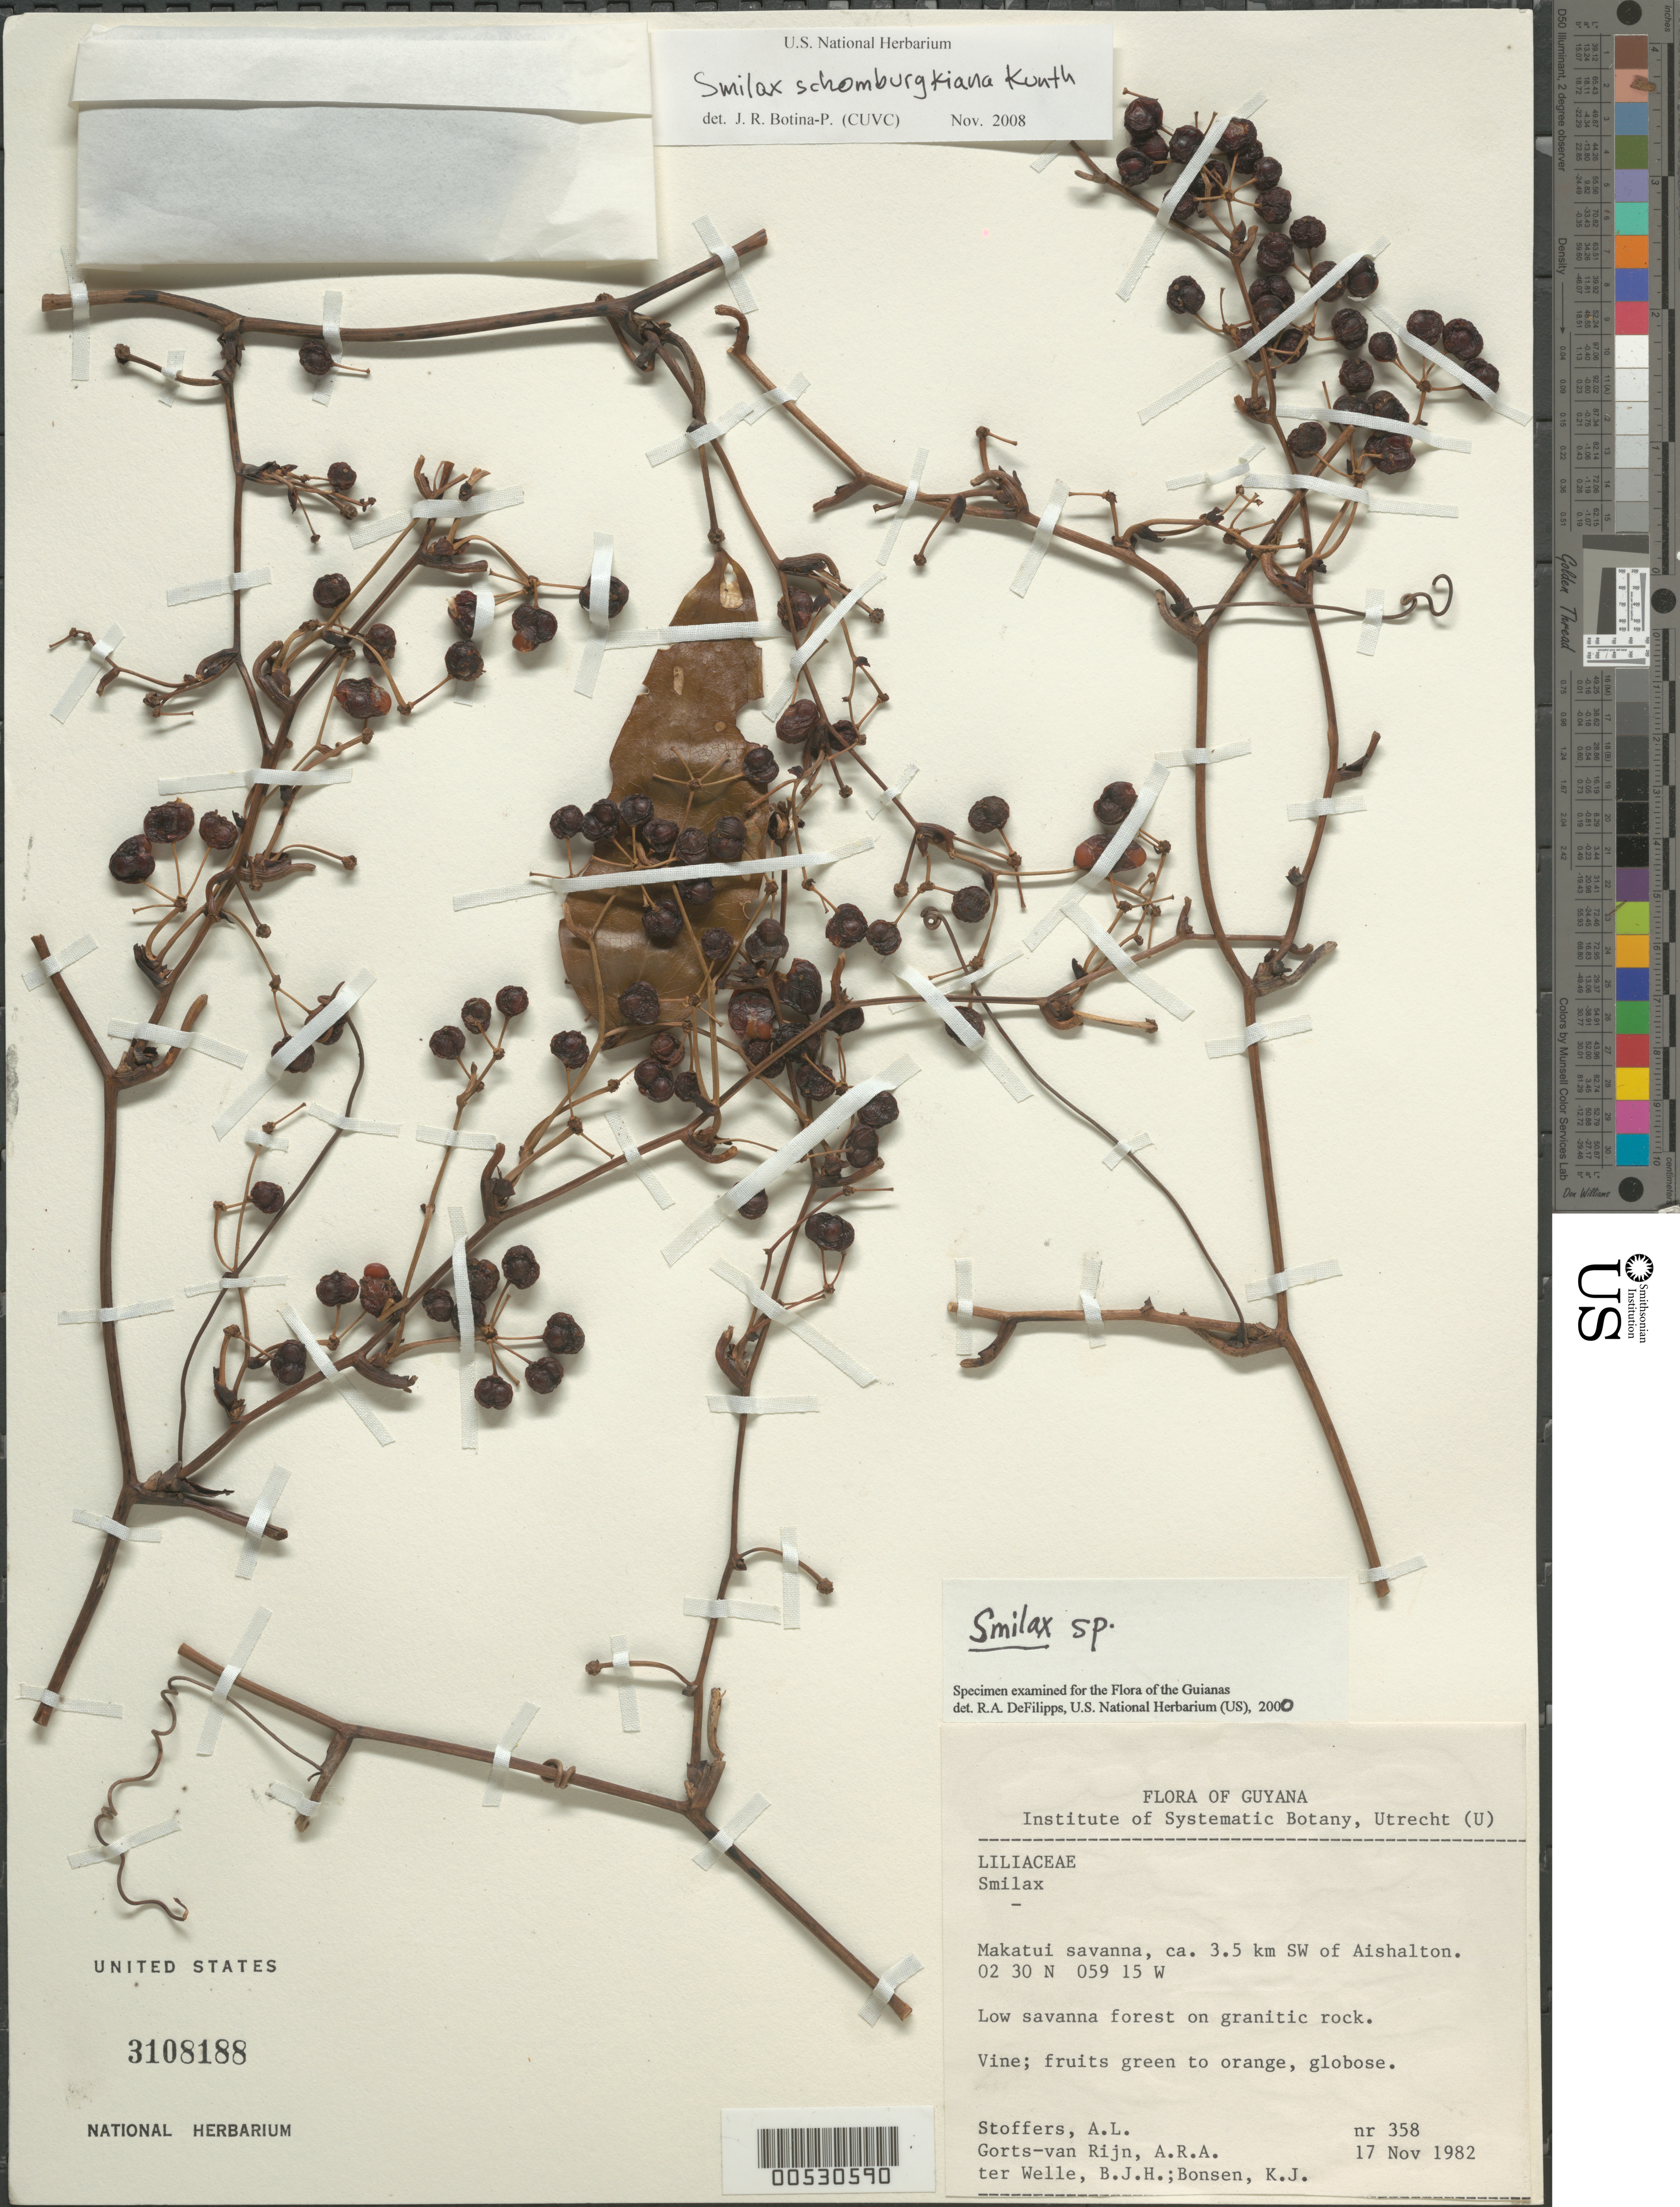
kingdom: Plantae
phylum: Tracheophyta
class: Liliopsida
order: Liliales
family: Smilacaceae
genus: Smilax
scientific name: Smilax schomburgkiana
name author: Kunth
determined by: Botina-P., J. R.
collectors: A. Stoffers, A. .R. A. Görts-van Rijn, B. Welle & K. Bonsen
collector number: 358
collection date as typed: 17-Nov-82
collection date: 1982-11-17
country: Guyana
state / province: U. Takutu-U. Essequibo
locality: Makatui savanna, ca. 3.5 km SW of Aishalton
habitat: Low savanna forest on granitic rock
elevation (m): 177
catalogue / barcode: US 3108188